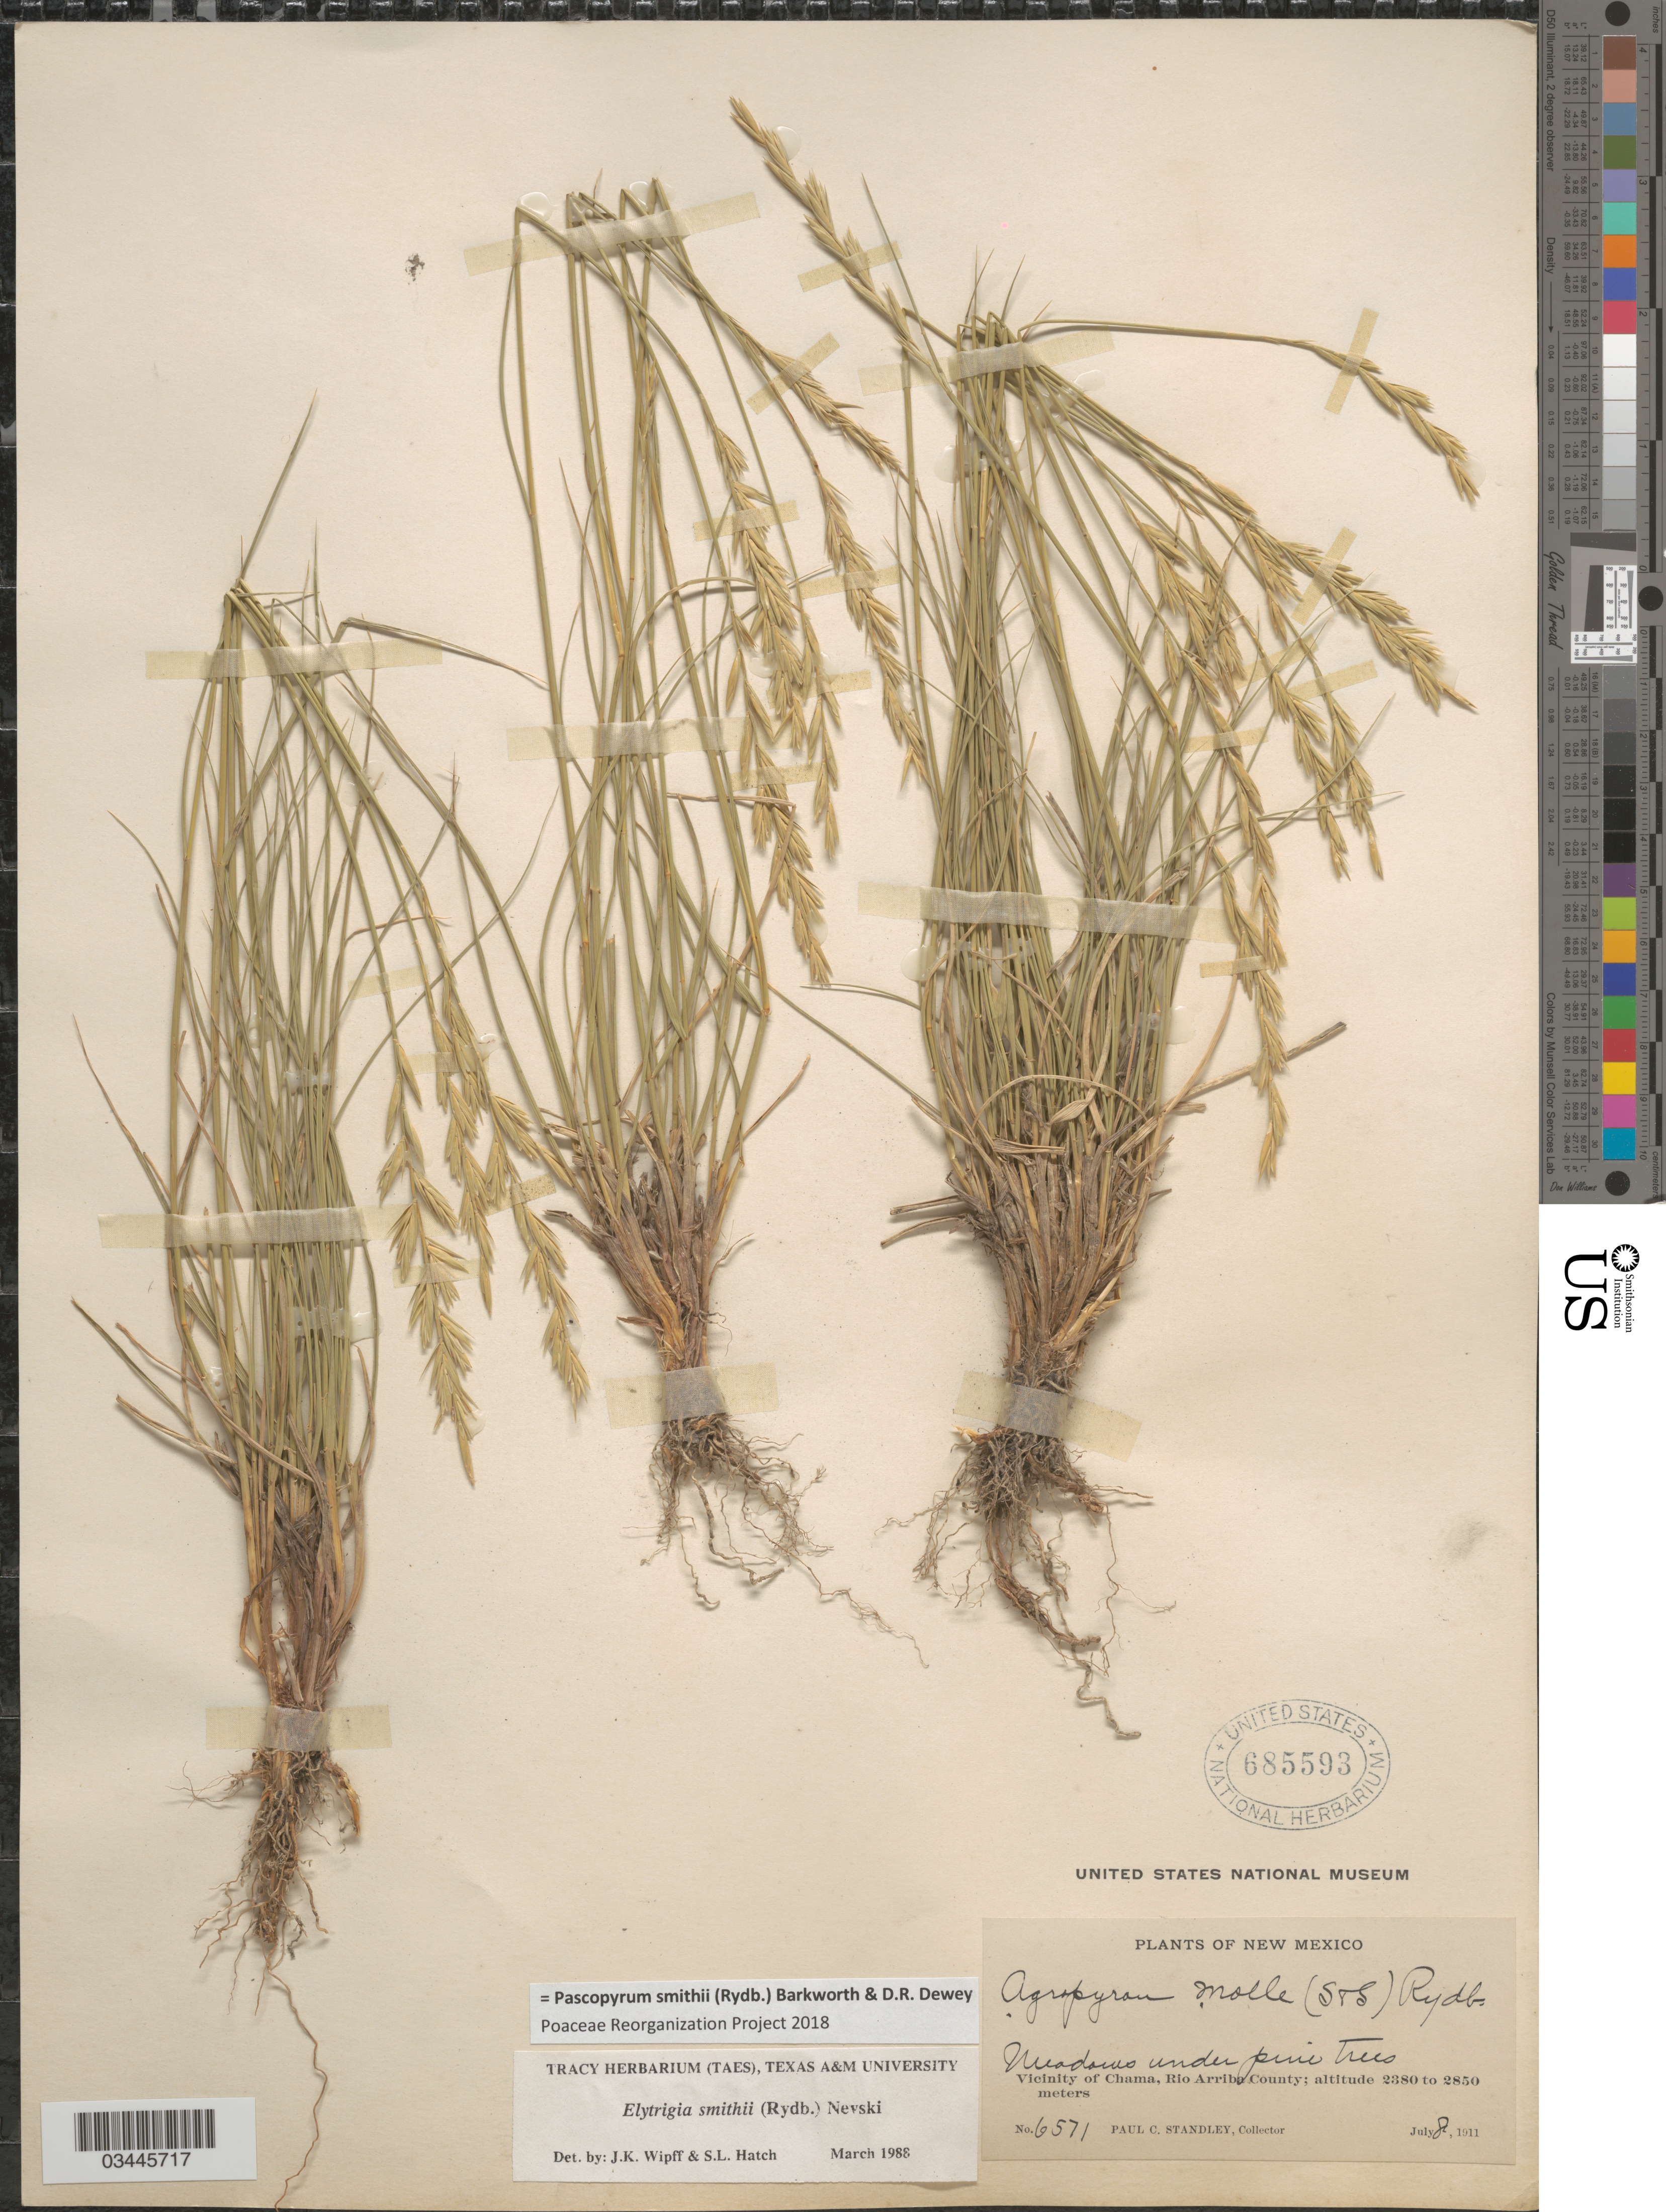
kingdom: Plantae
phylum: Tracheophyta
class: Liliopsida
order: Poales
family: Poaceae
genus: Pascopyrum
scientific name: Pascopyrum smithii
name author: (Rydb.) Barkworth & Dewey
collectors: P. C. Standley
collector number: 6571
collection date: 1911-07-08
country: United States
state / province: New Mexico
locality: Vicinity of Chama, Rio Arriba County.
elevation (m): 2380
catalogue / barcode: US 685593